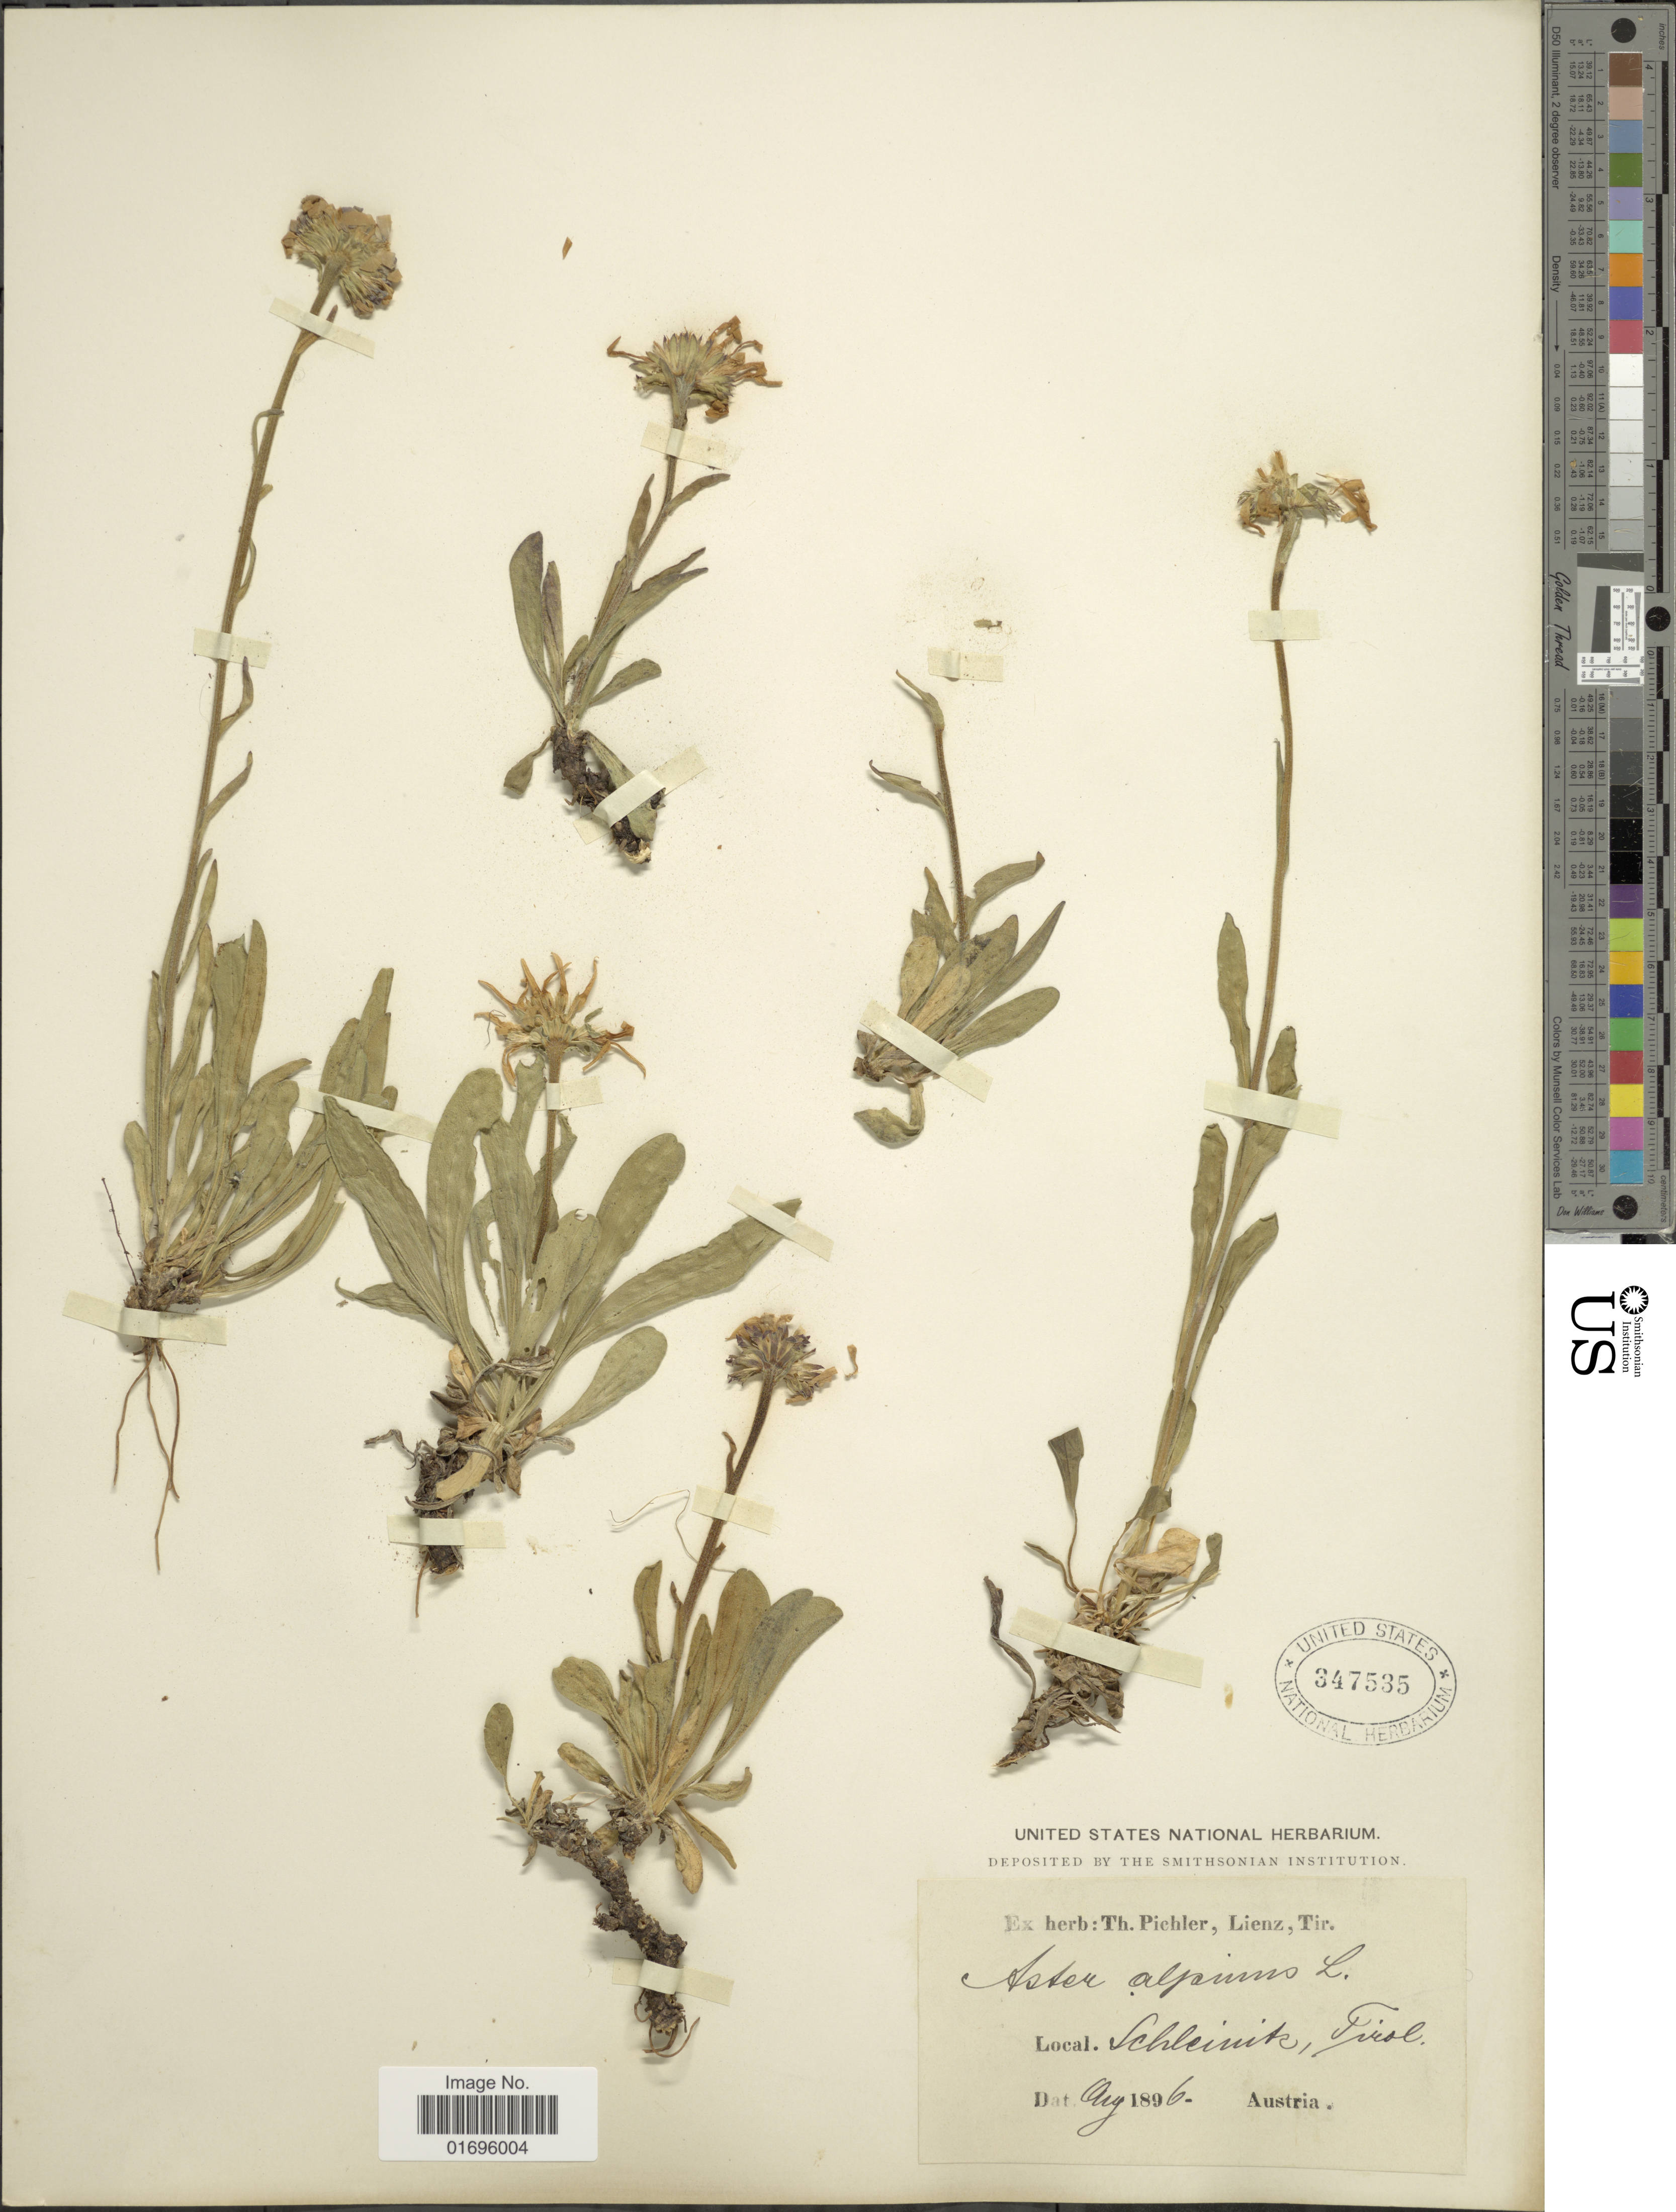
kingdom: Plantae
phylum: Tracheophyta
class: Magnoliopsida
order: Asterales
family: Asteraceae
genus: Aster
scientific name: Aster alpinus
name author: L.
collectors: ex herb. T. Pichler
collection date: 1896-08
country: Austria / Italy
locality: Schleinik, Tirol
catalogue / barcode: US 347535